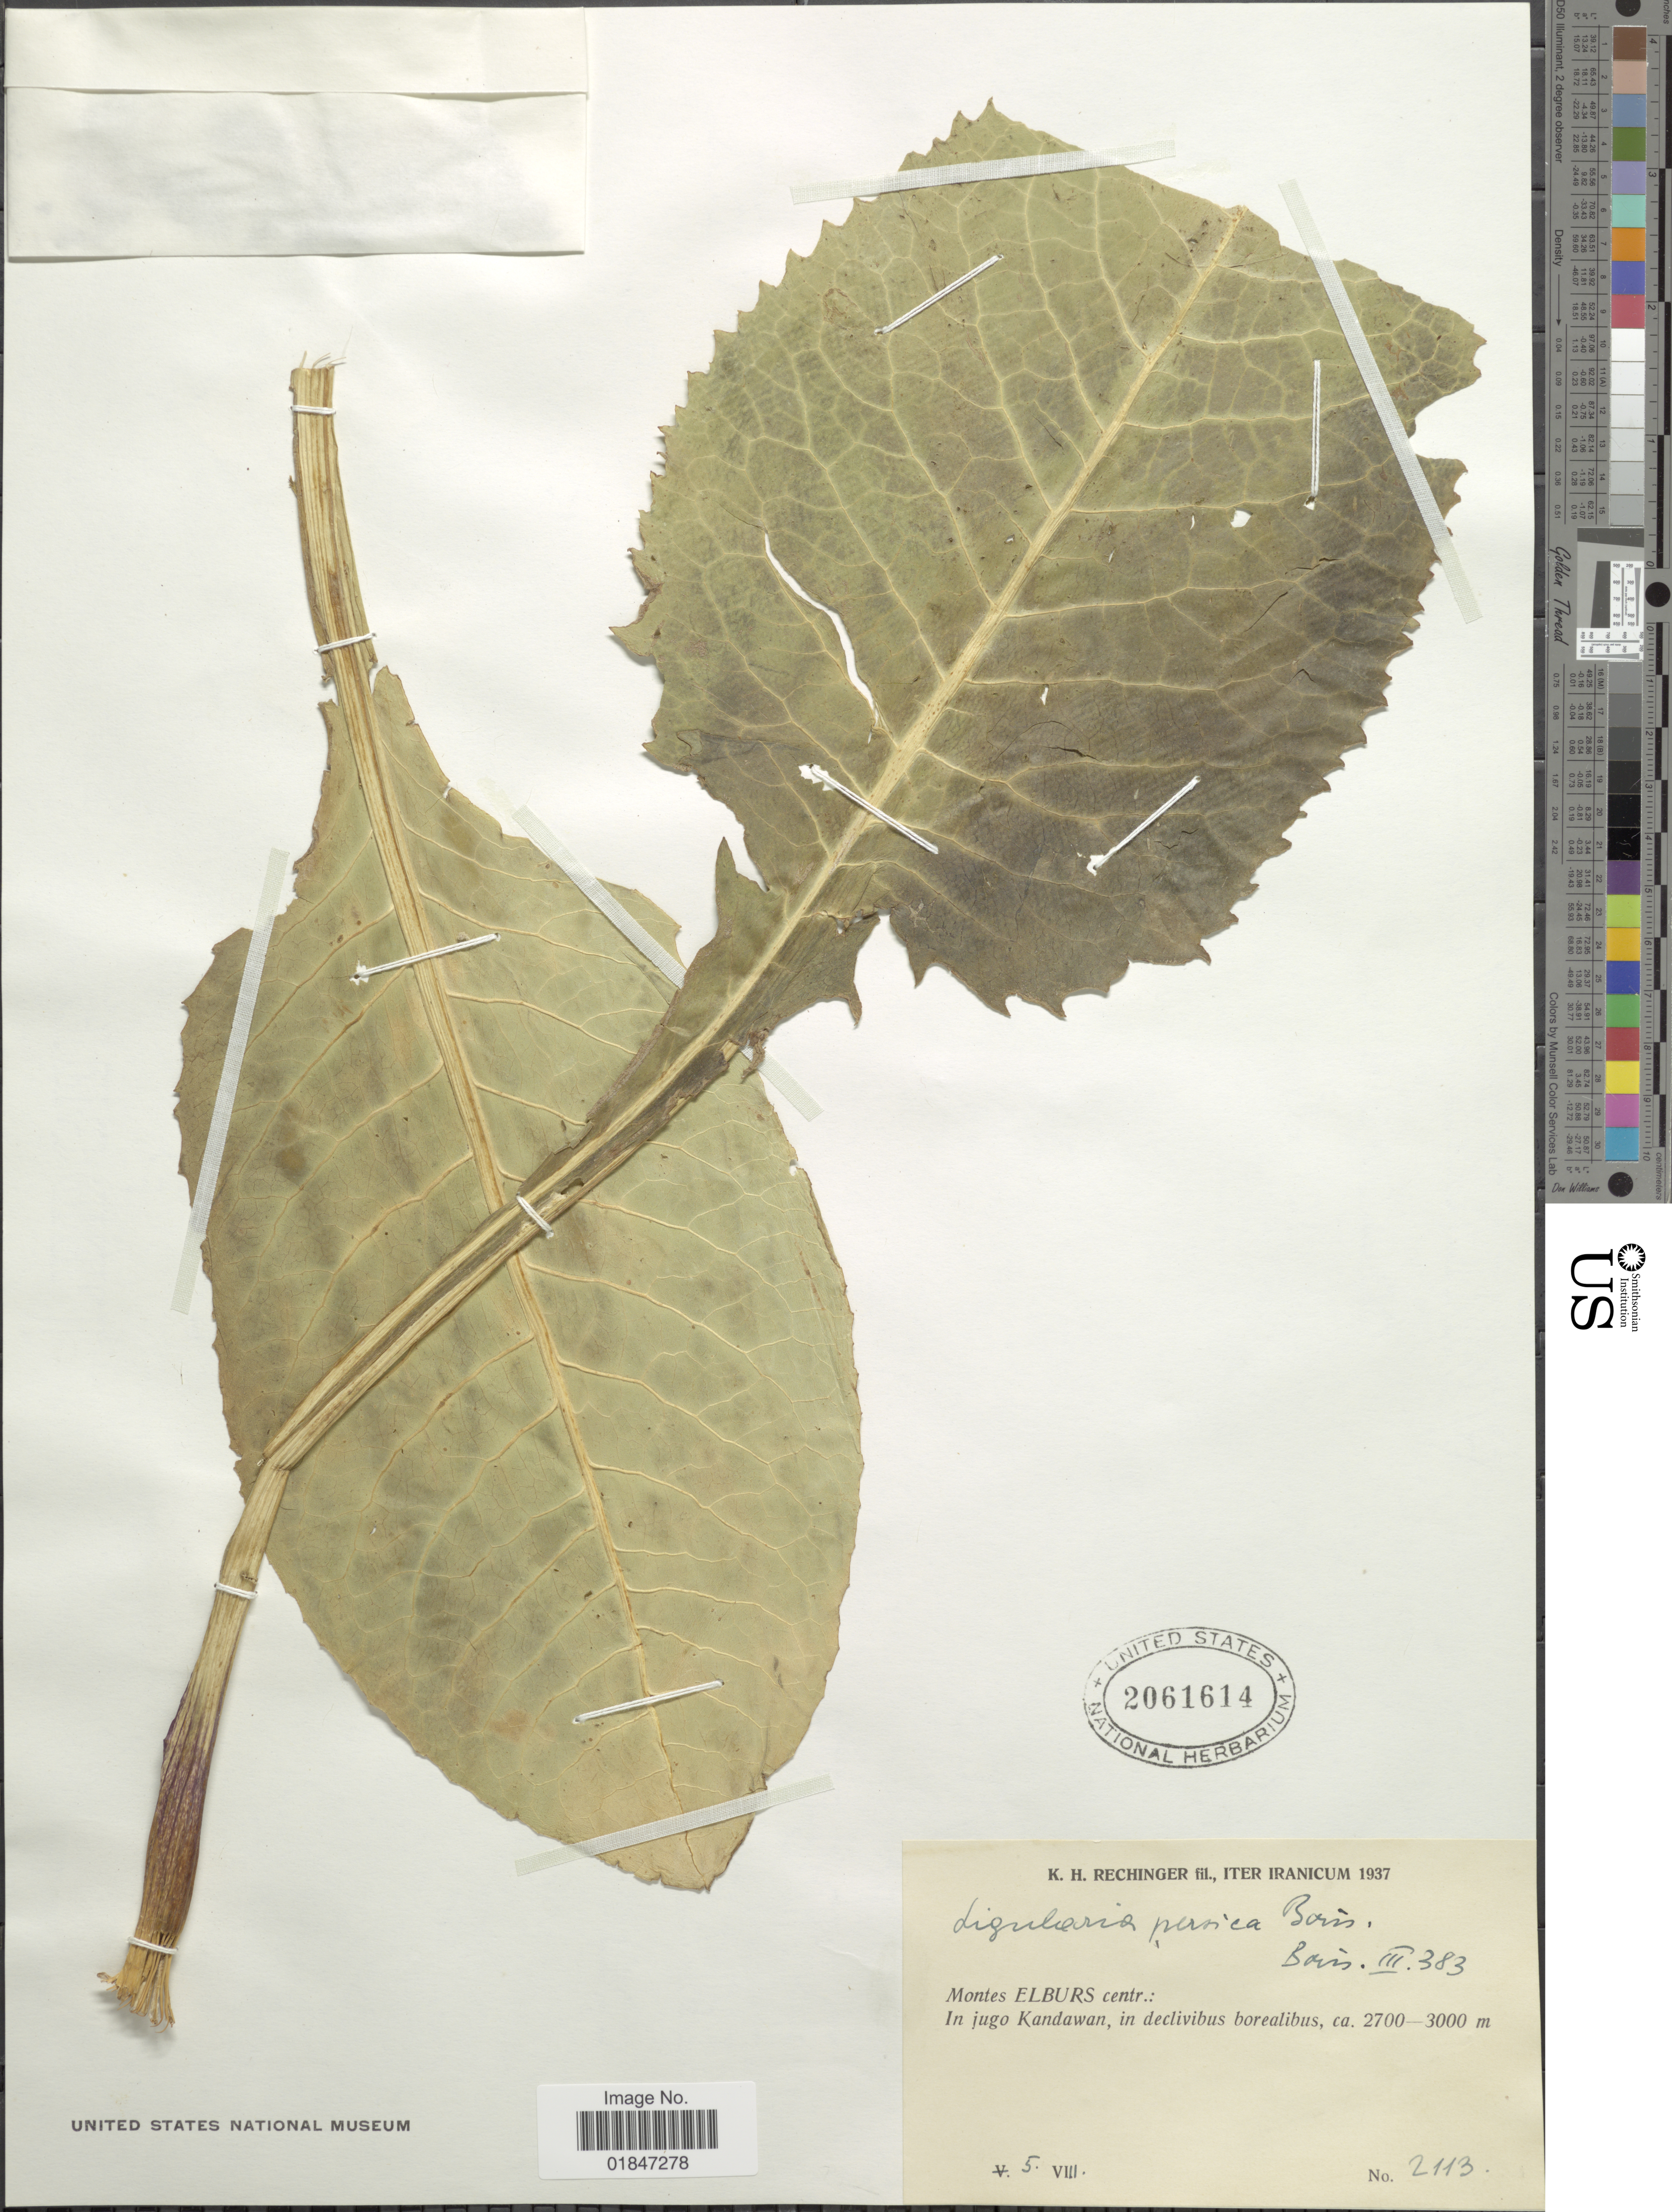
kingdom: Plantae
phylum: Tracheophyta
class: Magnoliopsida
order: Asterales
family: Asteraceae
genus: Ligularia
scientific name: Ligularia persica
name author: Boiss.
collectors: K. H. Rechinger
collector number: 2113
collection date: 1937-08-05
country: Iran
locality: Iranicum. Montes Elburs, In jugo Kandawan, in declivibus borealibus.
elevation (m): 2700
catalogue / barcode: US 2061614